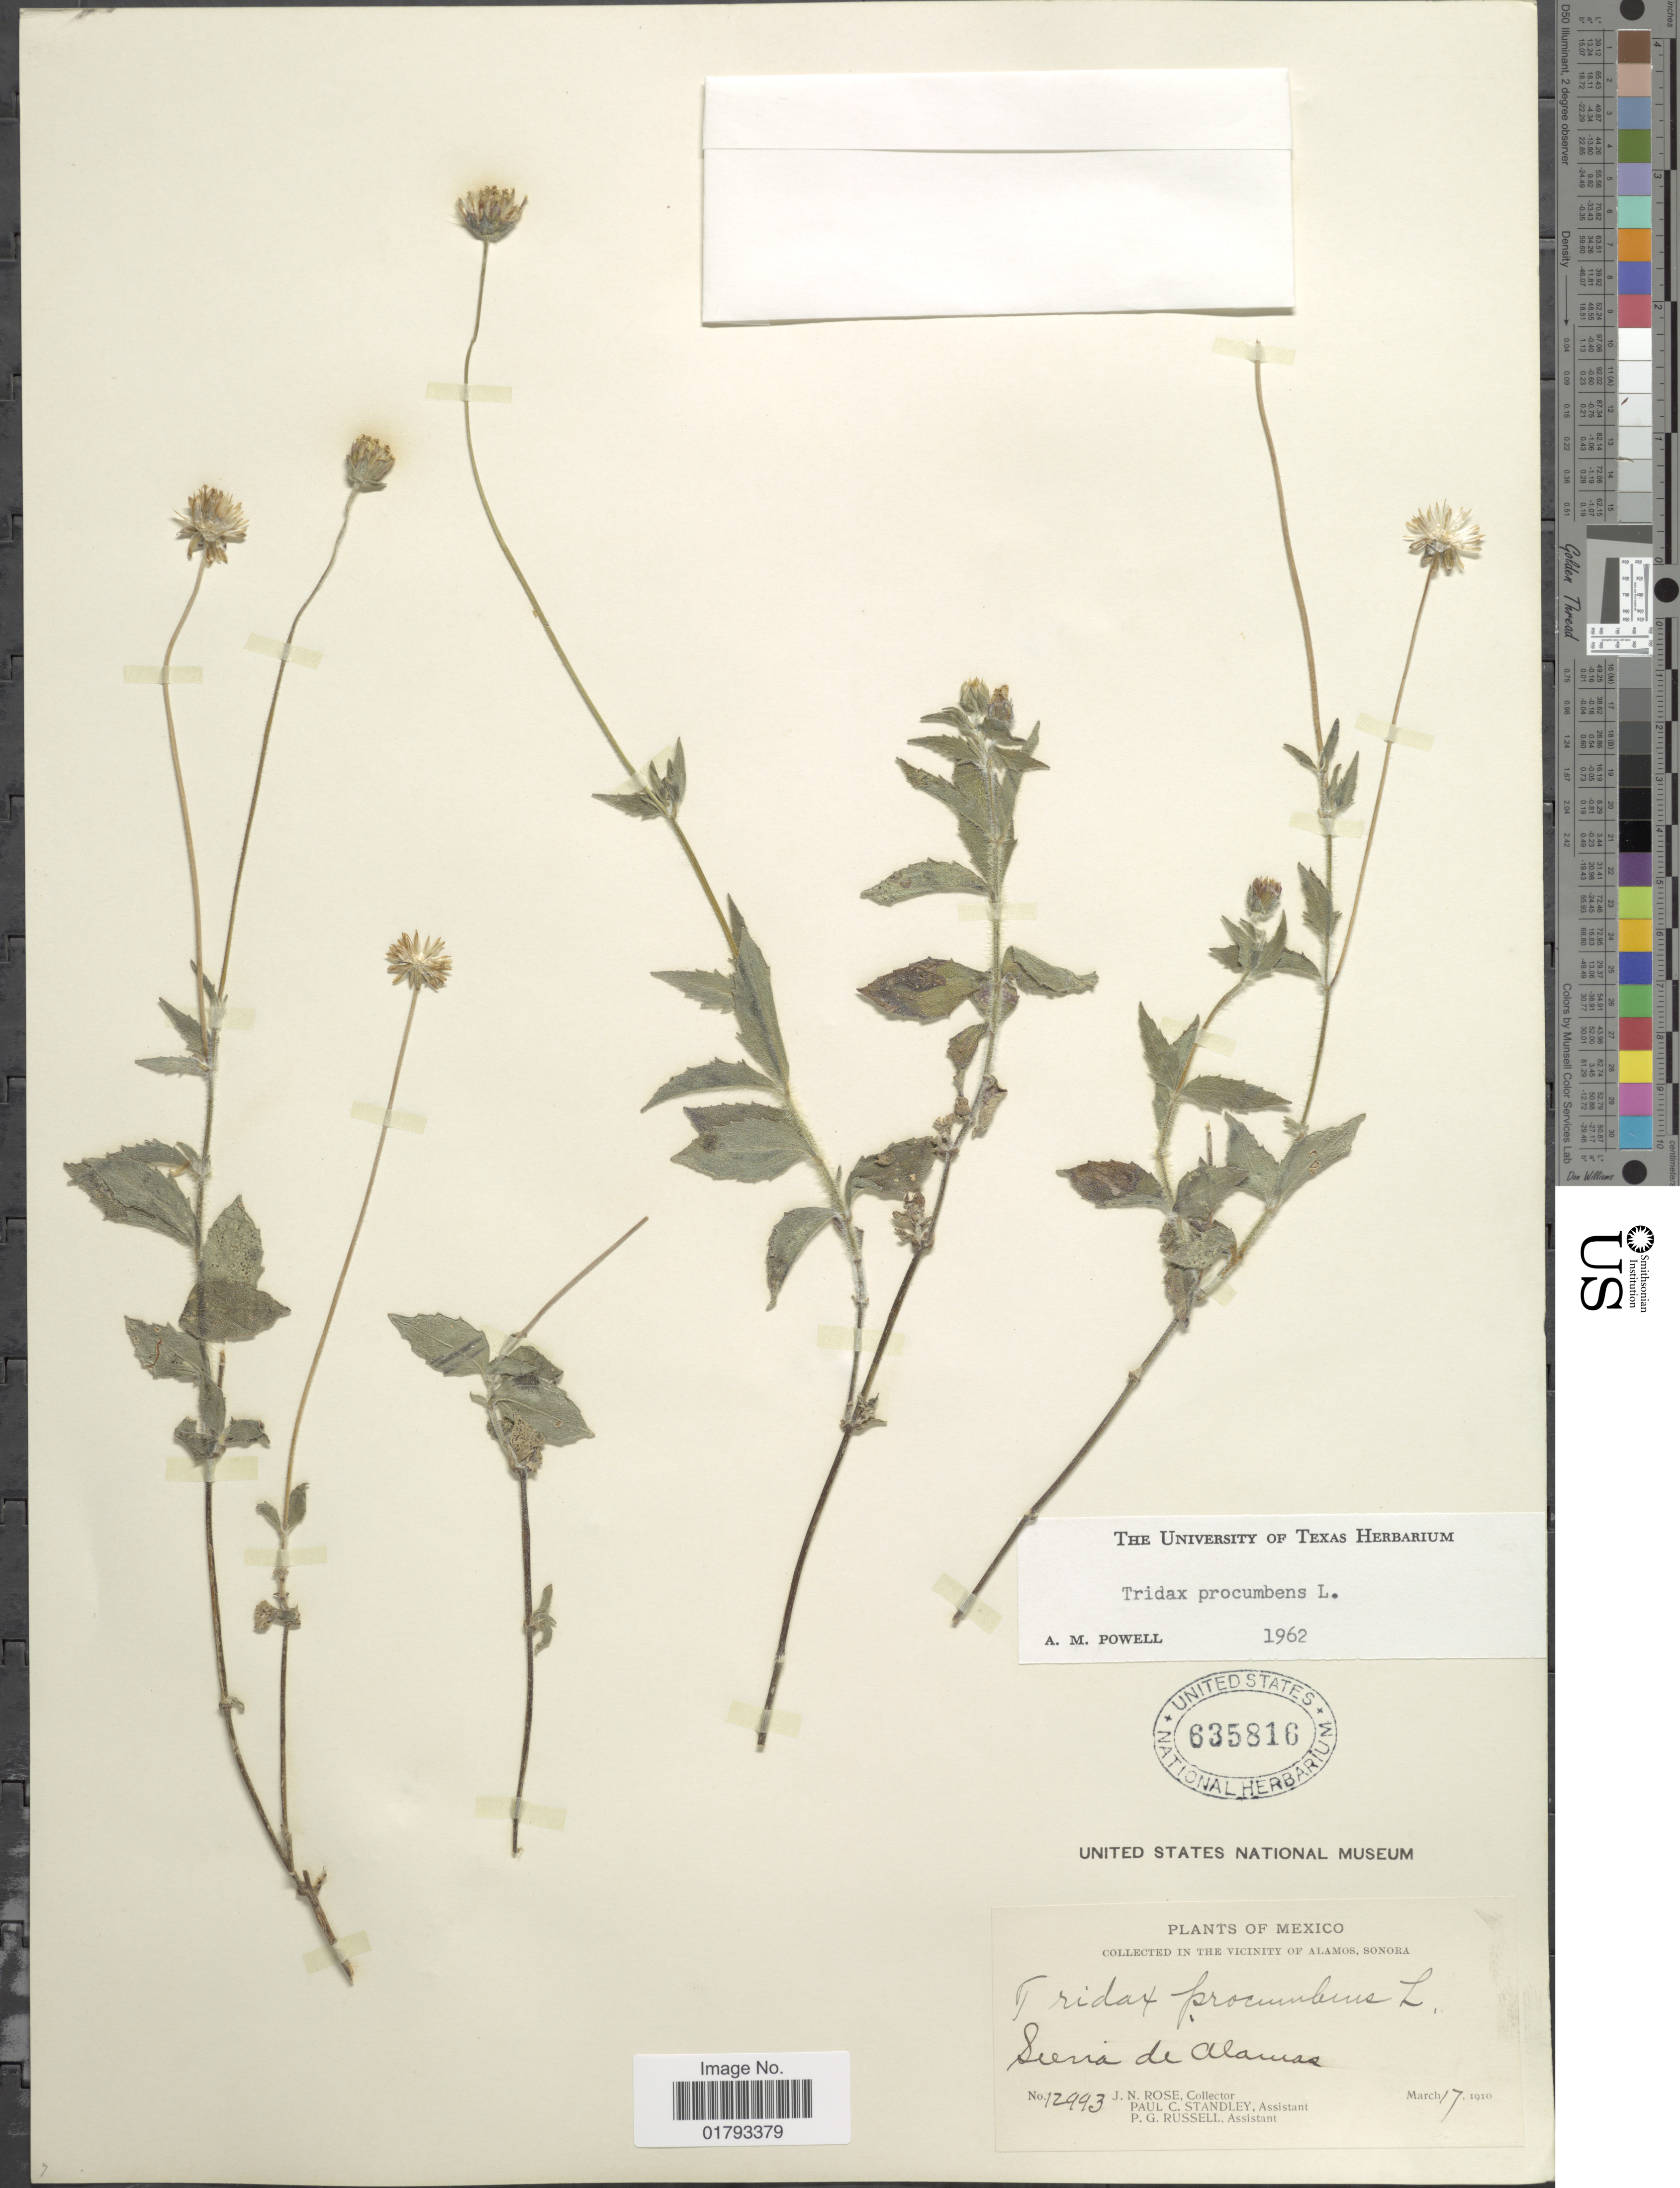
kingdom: Plantae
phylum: Tracheophyta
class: Magnoliopsida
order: Asterales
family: Asteraceae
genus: Tridax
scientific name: Tridax procumbens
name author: L.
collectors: J. N. Rose, P. C. Standley & P. G. Russell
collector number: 12993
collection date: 1910-03-17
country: Mexico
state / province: Sonora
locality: In the Vicinity of Alamos, Sonora. Sierre de Alamos.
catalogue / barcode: US 635816